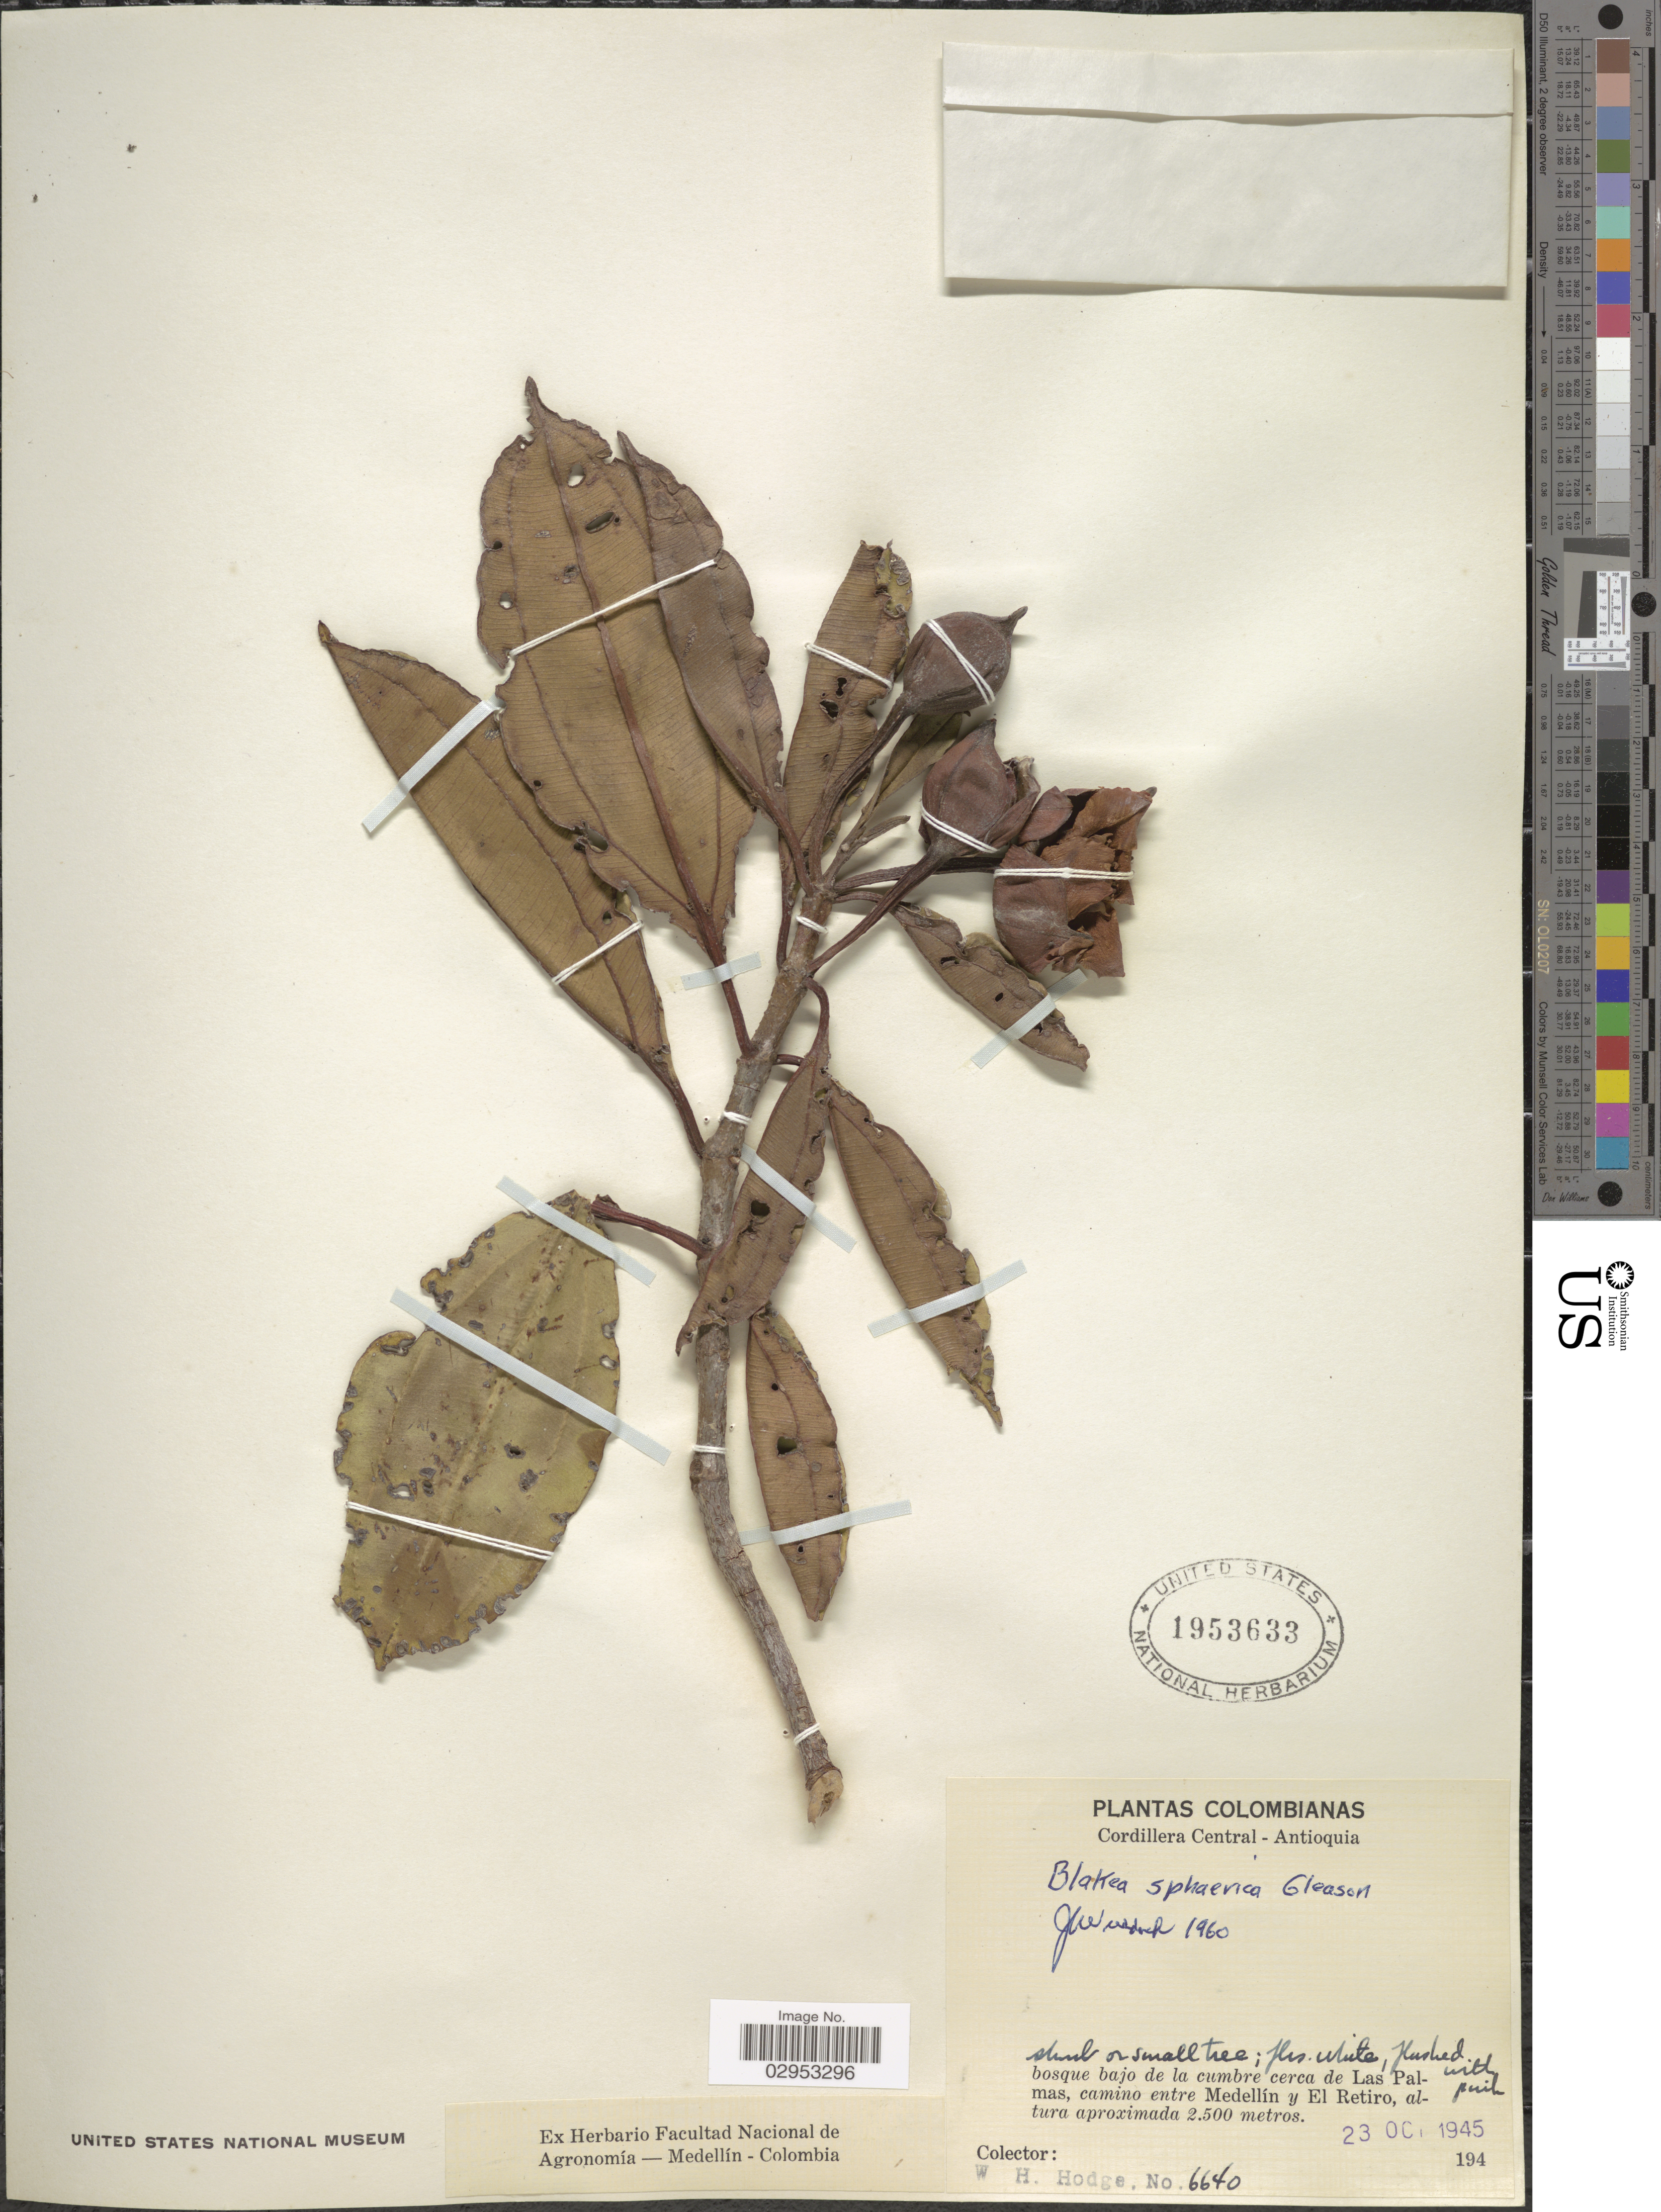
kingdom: Plantae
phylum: Tracheophyta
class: Magnoliopsida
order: Myrtales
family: Melastomataceae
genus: Blakea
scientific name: Blakea quadrangularis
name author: Triana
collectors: W. Hodge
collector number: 6640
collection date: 1945-10-23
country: Colombia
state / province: Antioquia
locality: Cordillera Central. Cerca de Las Palmas, camino entre Medellín y El Retiro.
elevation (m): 2500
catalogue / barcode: US 1953633